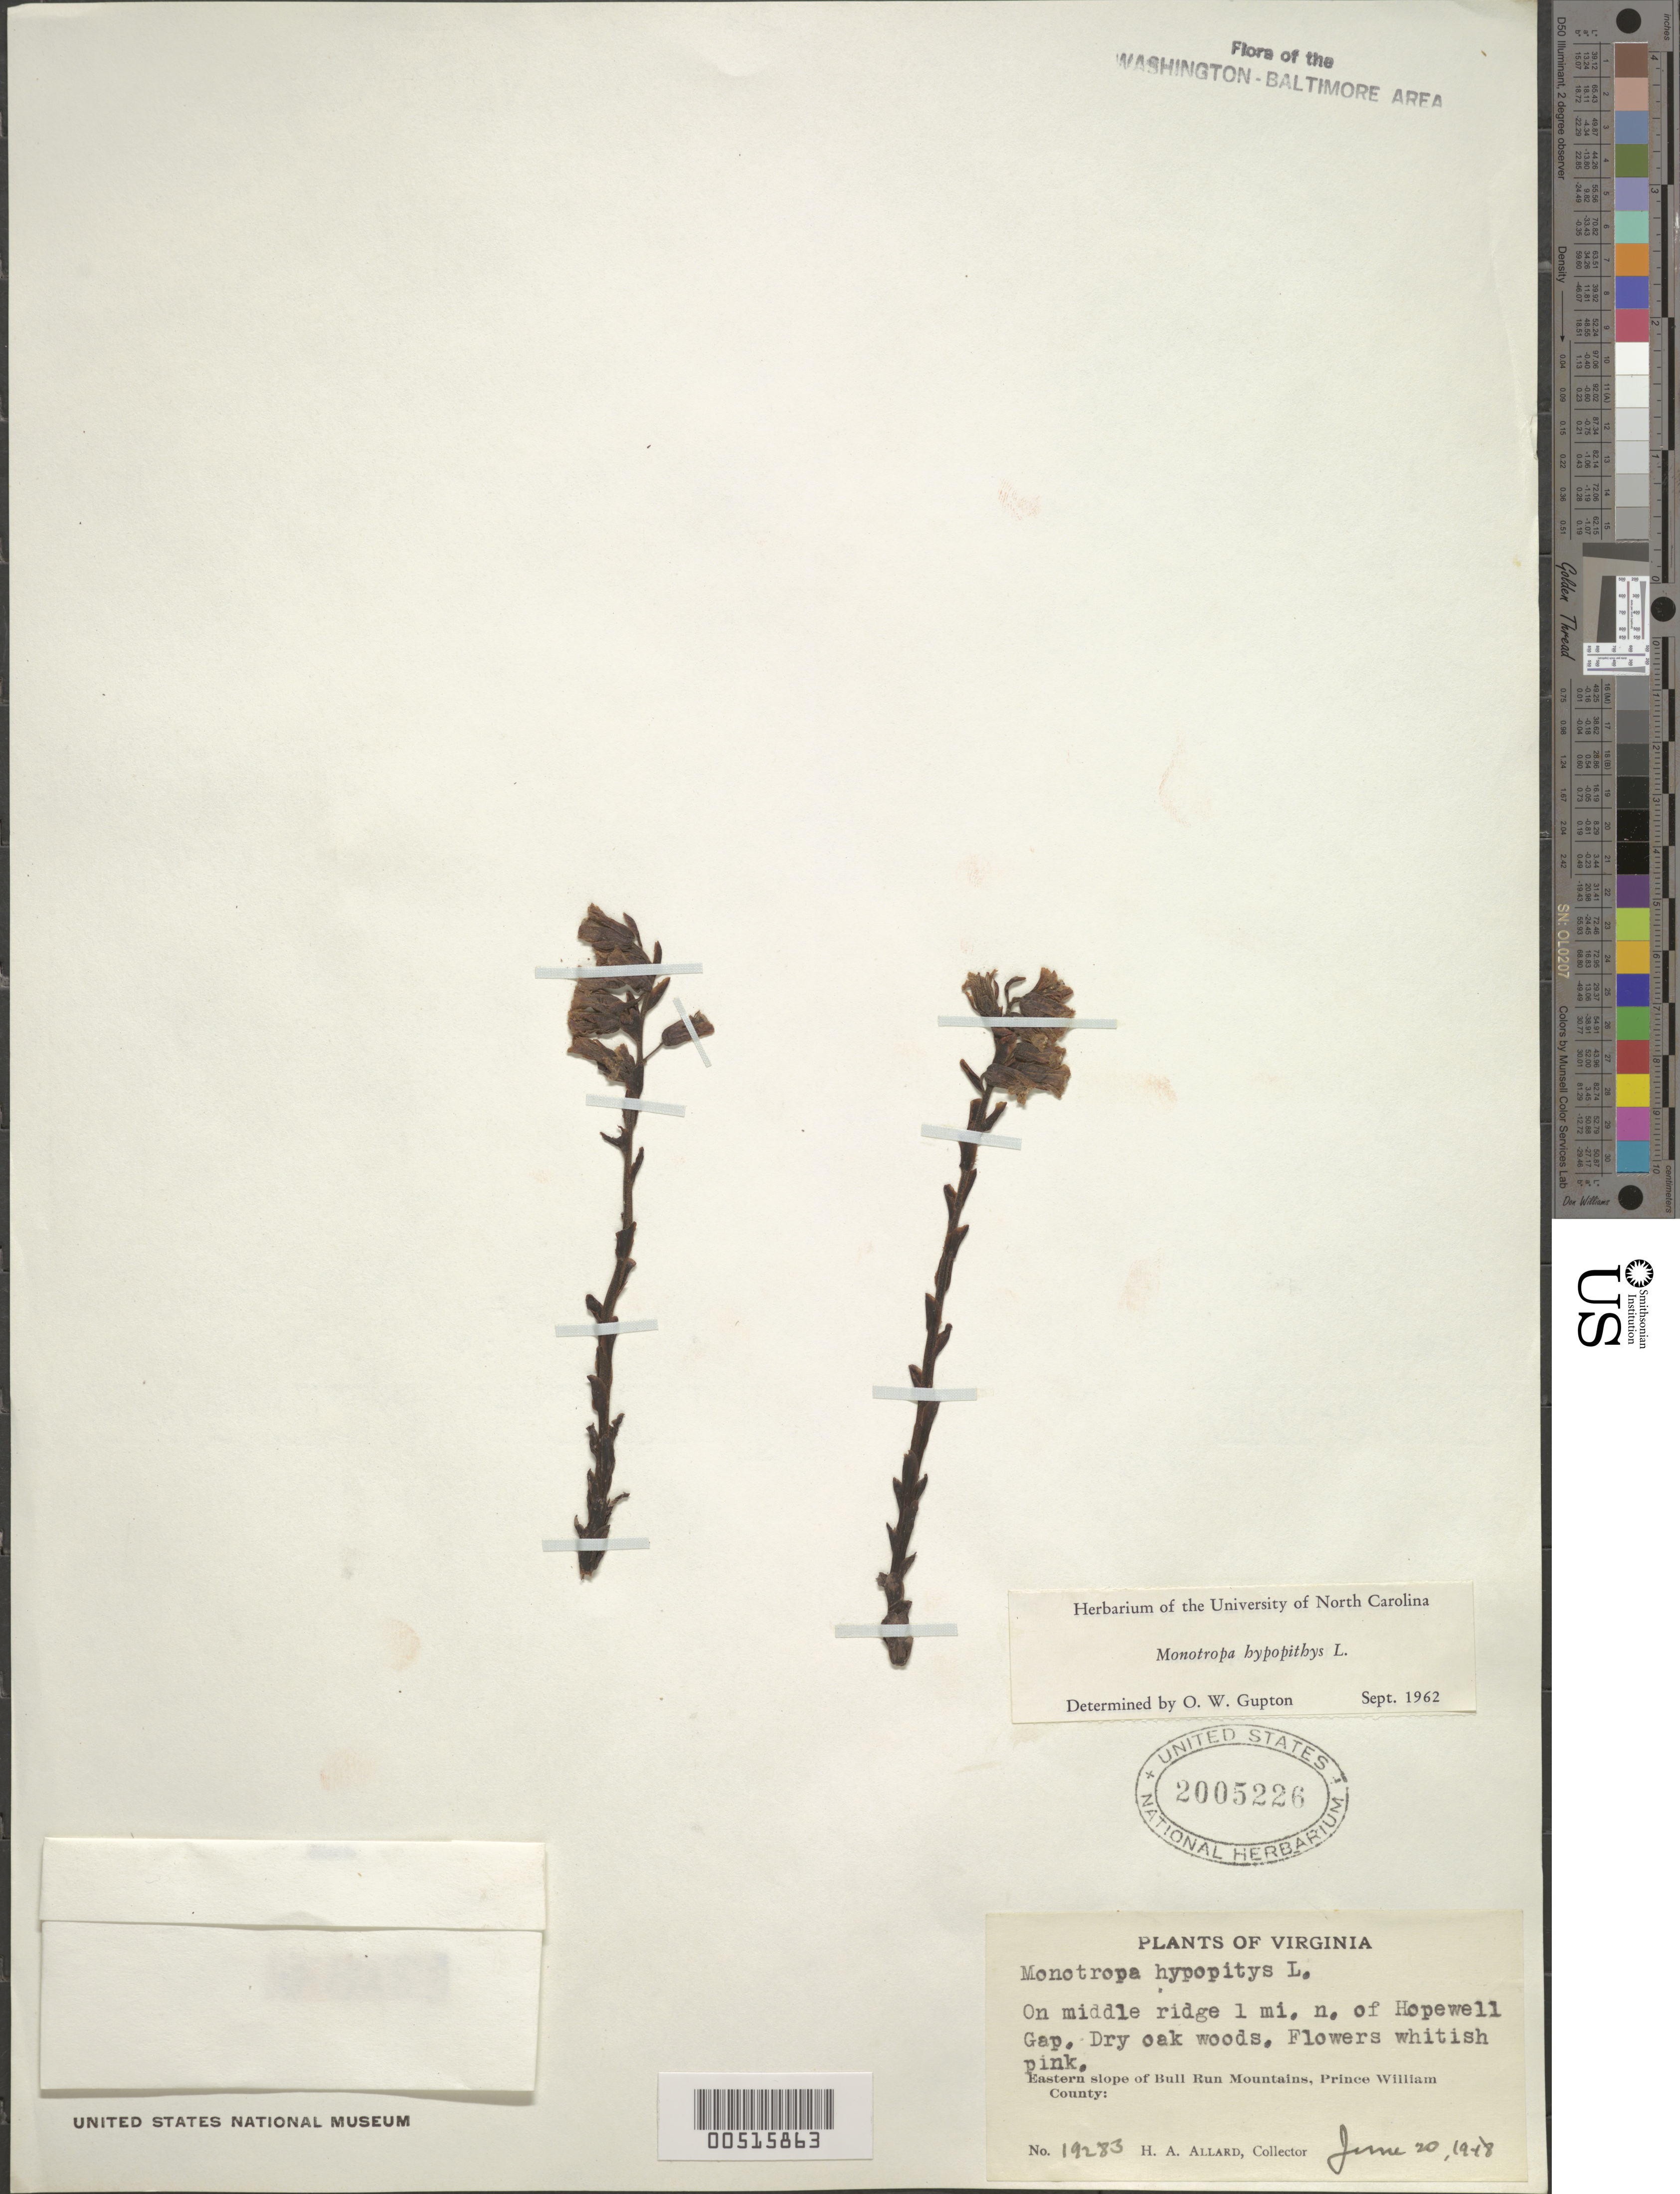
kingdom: Plantae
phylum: Tracheophyta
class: Magnoliopsida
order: Ericales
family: Ericaceae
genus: Hypopitys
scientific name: Hypopitys monotropa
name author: Crantz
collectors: H. A. Allard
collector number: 19283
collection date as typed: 20 Jun 1948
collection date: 1948-06-20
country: United States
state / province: Virginia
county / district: Prince William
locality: Bull Run Mountains, eastern slope, 1 mi. N of Hopewell Gap Bull Run Mountains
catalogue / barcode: US 2005226